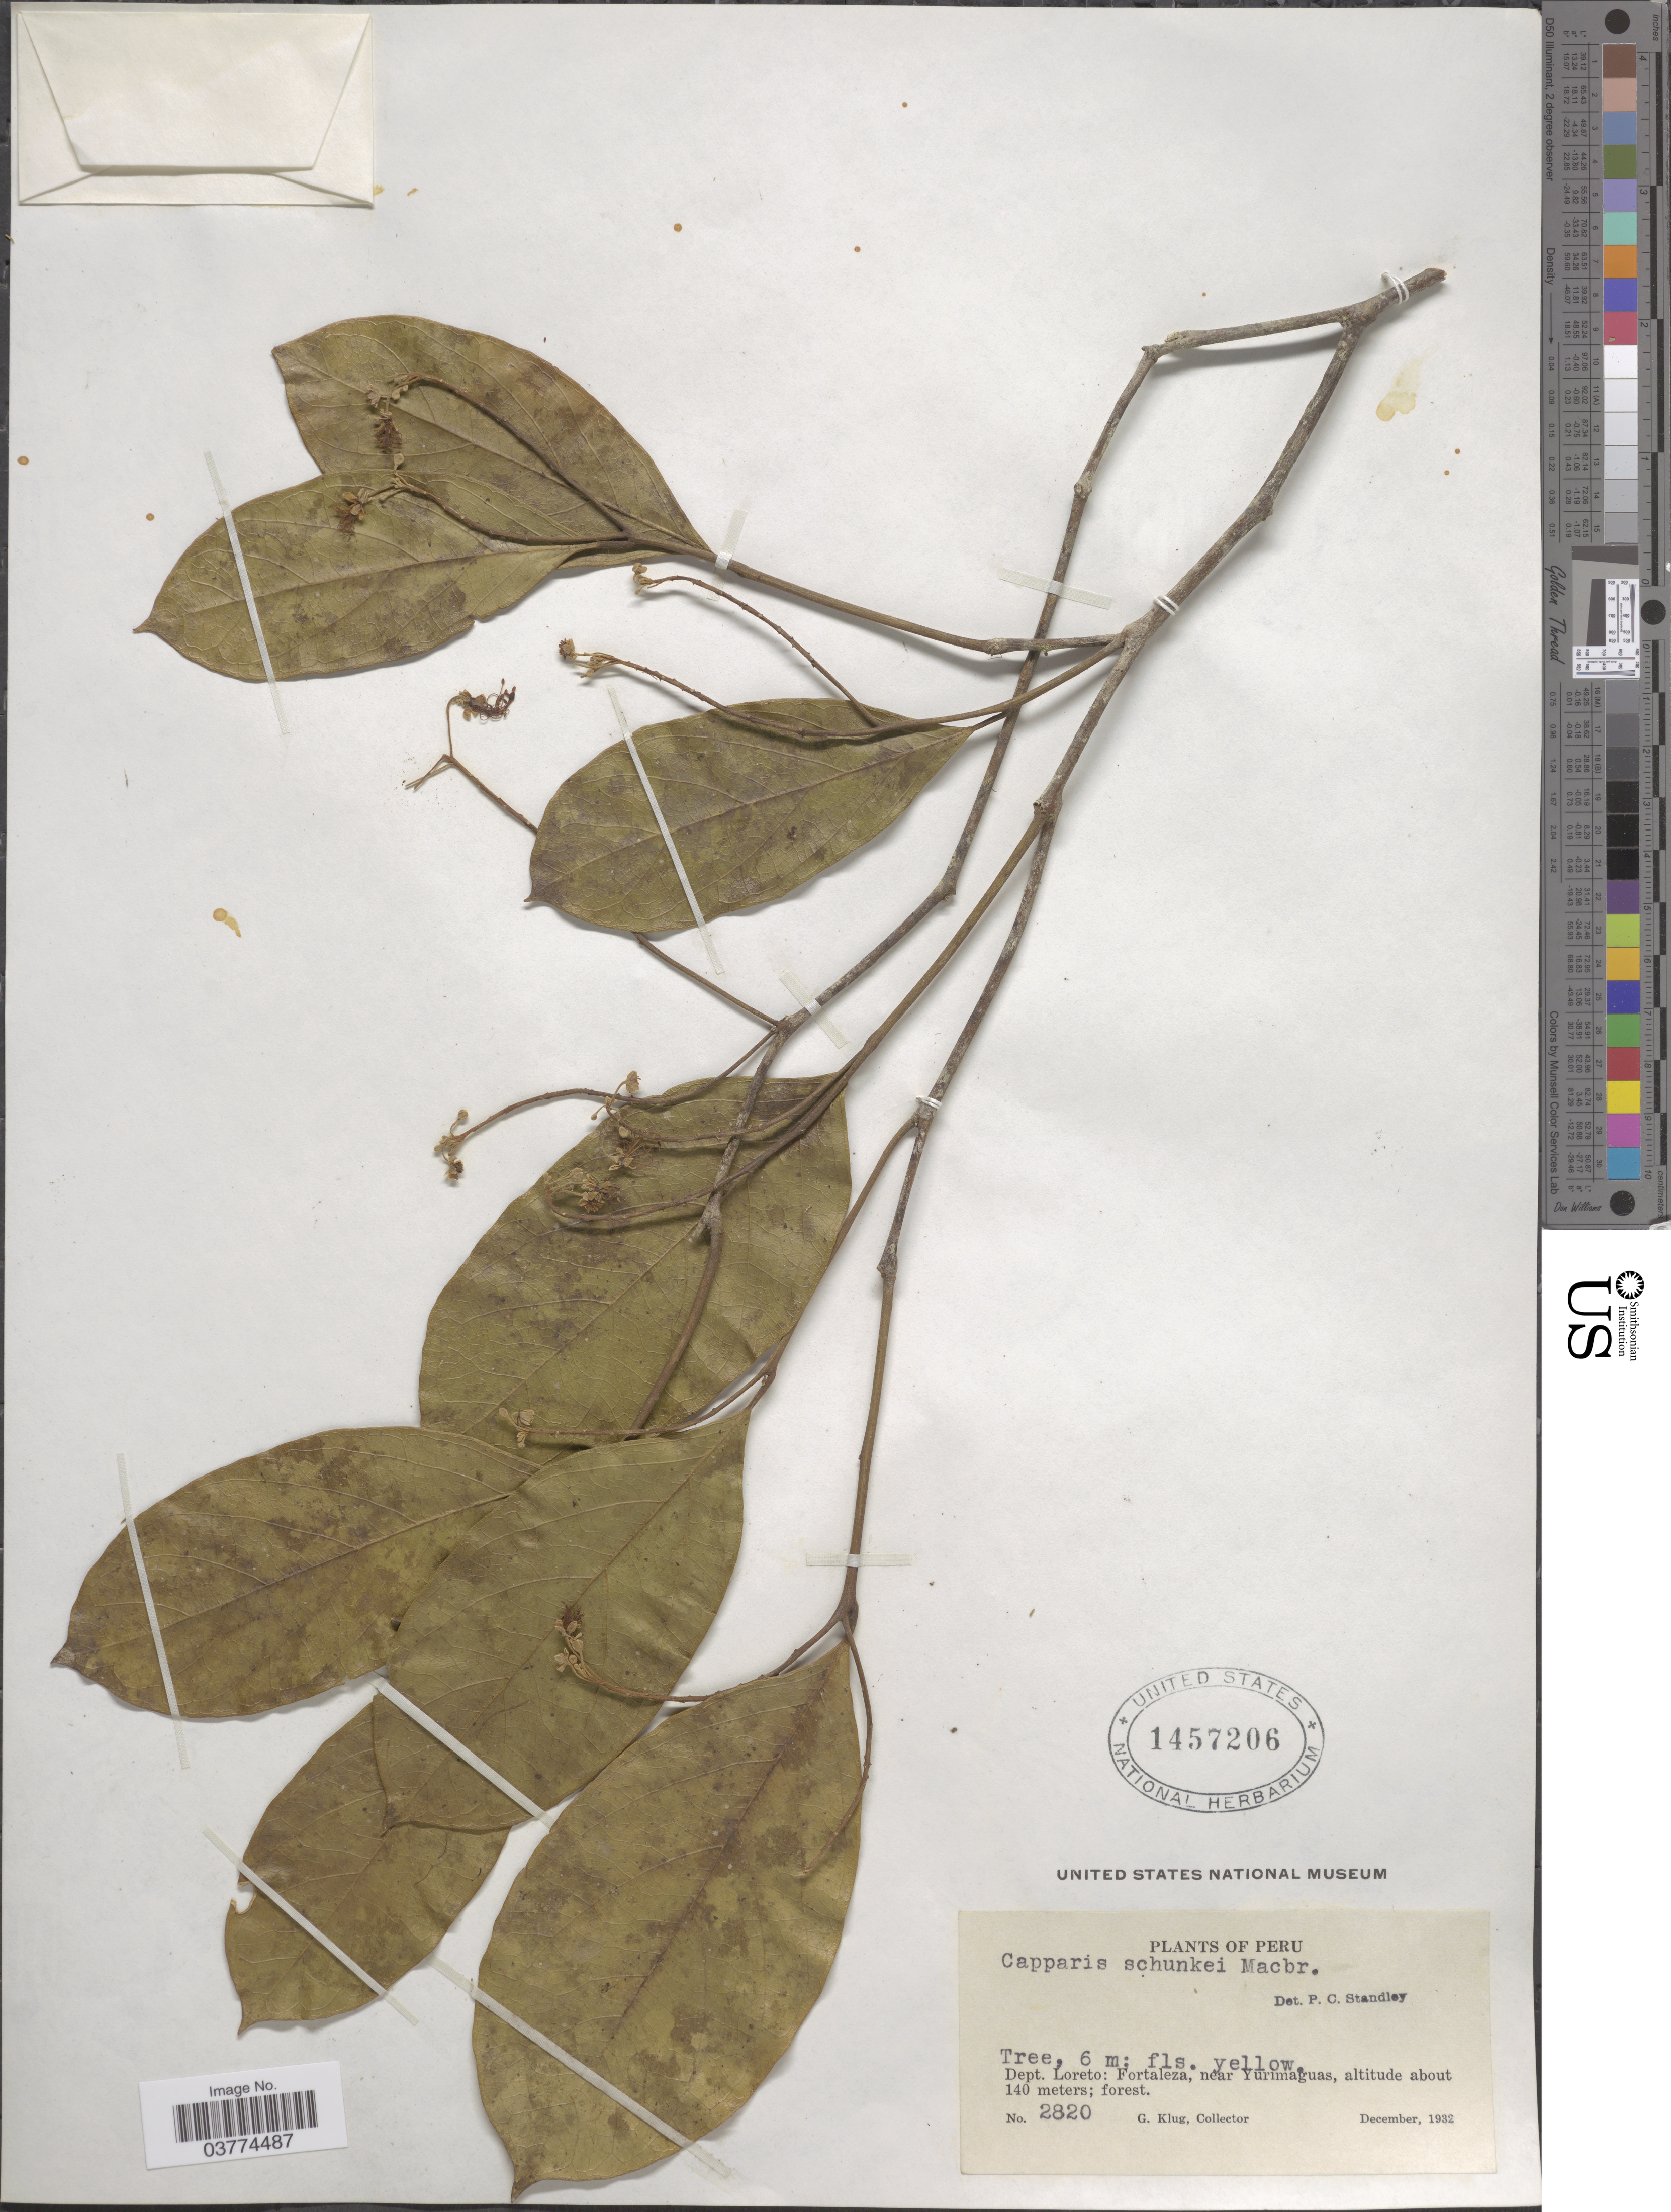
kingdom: Plantae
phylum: Tracheophyta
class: Magnoliopsida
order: Brassicales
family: Capparaceae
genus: Preslianthus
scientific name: Preslianthus pittieri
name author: (Standl.) Cornejo & Iltis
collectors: G. Klug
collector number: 2820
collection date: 1932-12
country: Peru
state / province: Loreto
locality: Dept. Loreto: Fortaleza, near Yurimaguas.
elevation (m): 140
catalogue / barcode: US 1457206